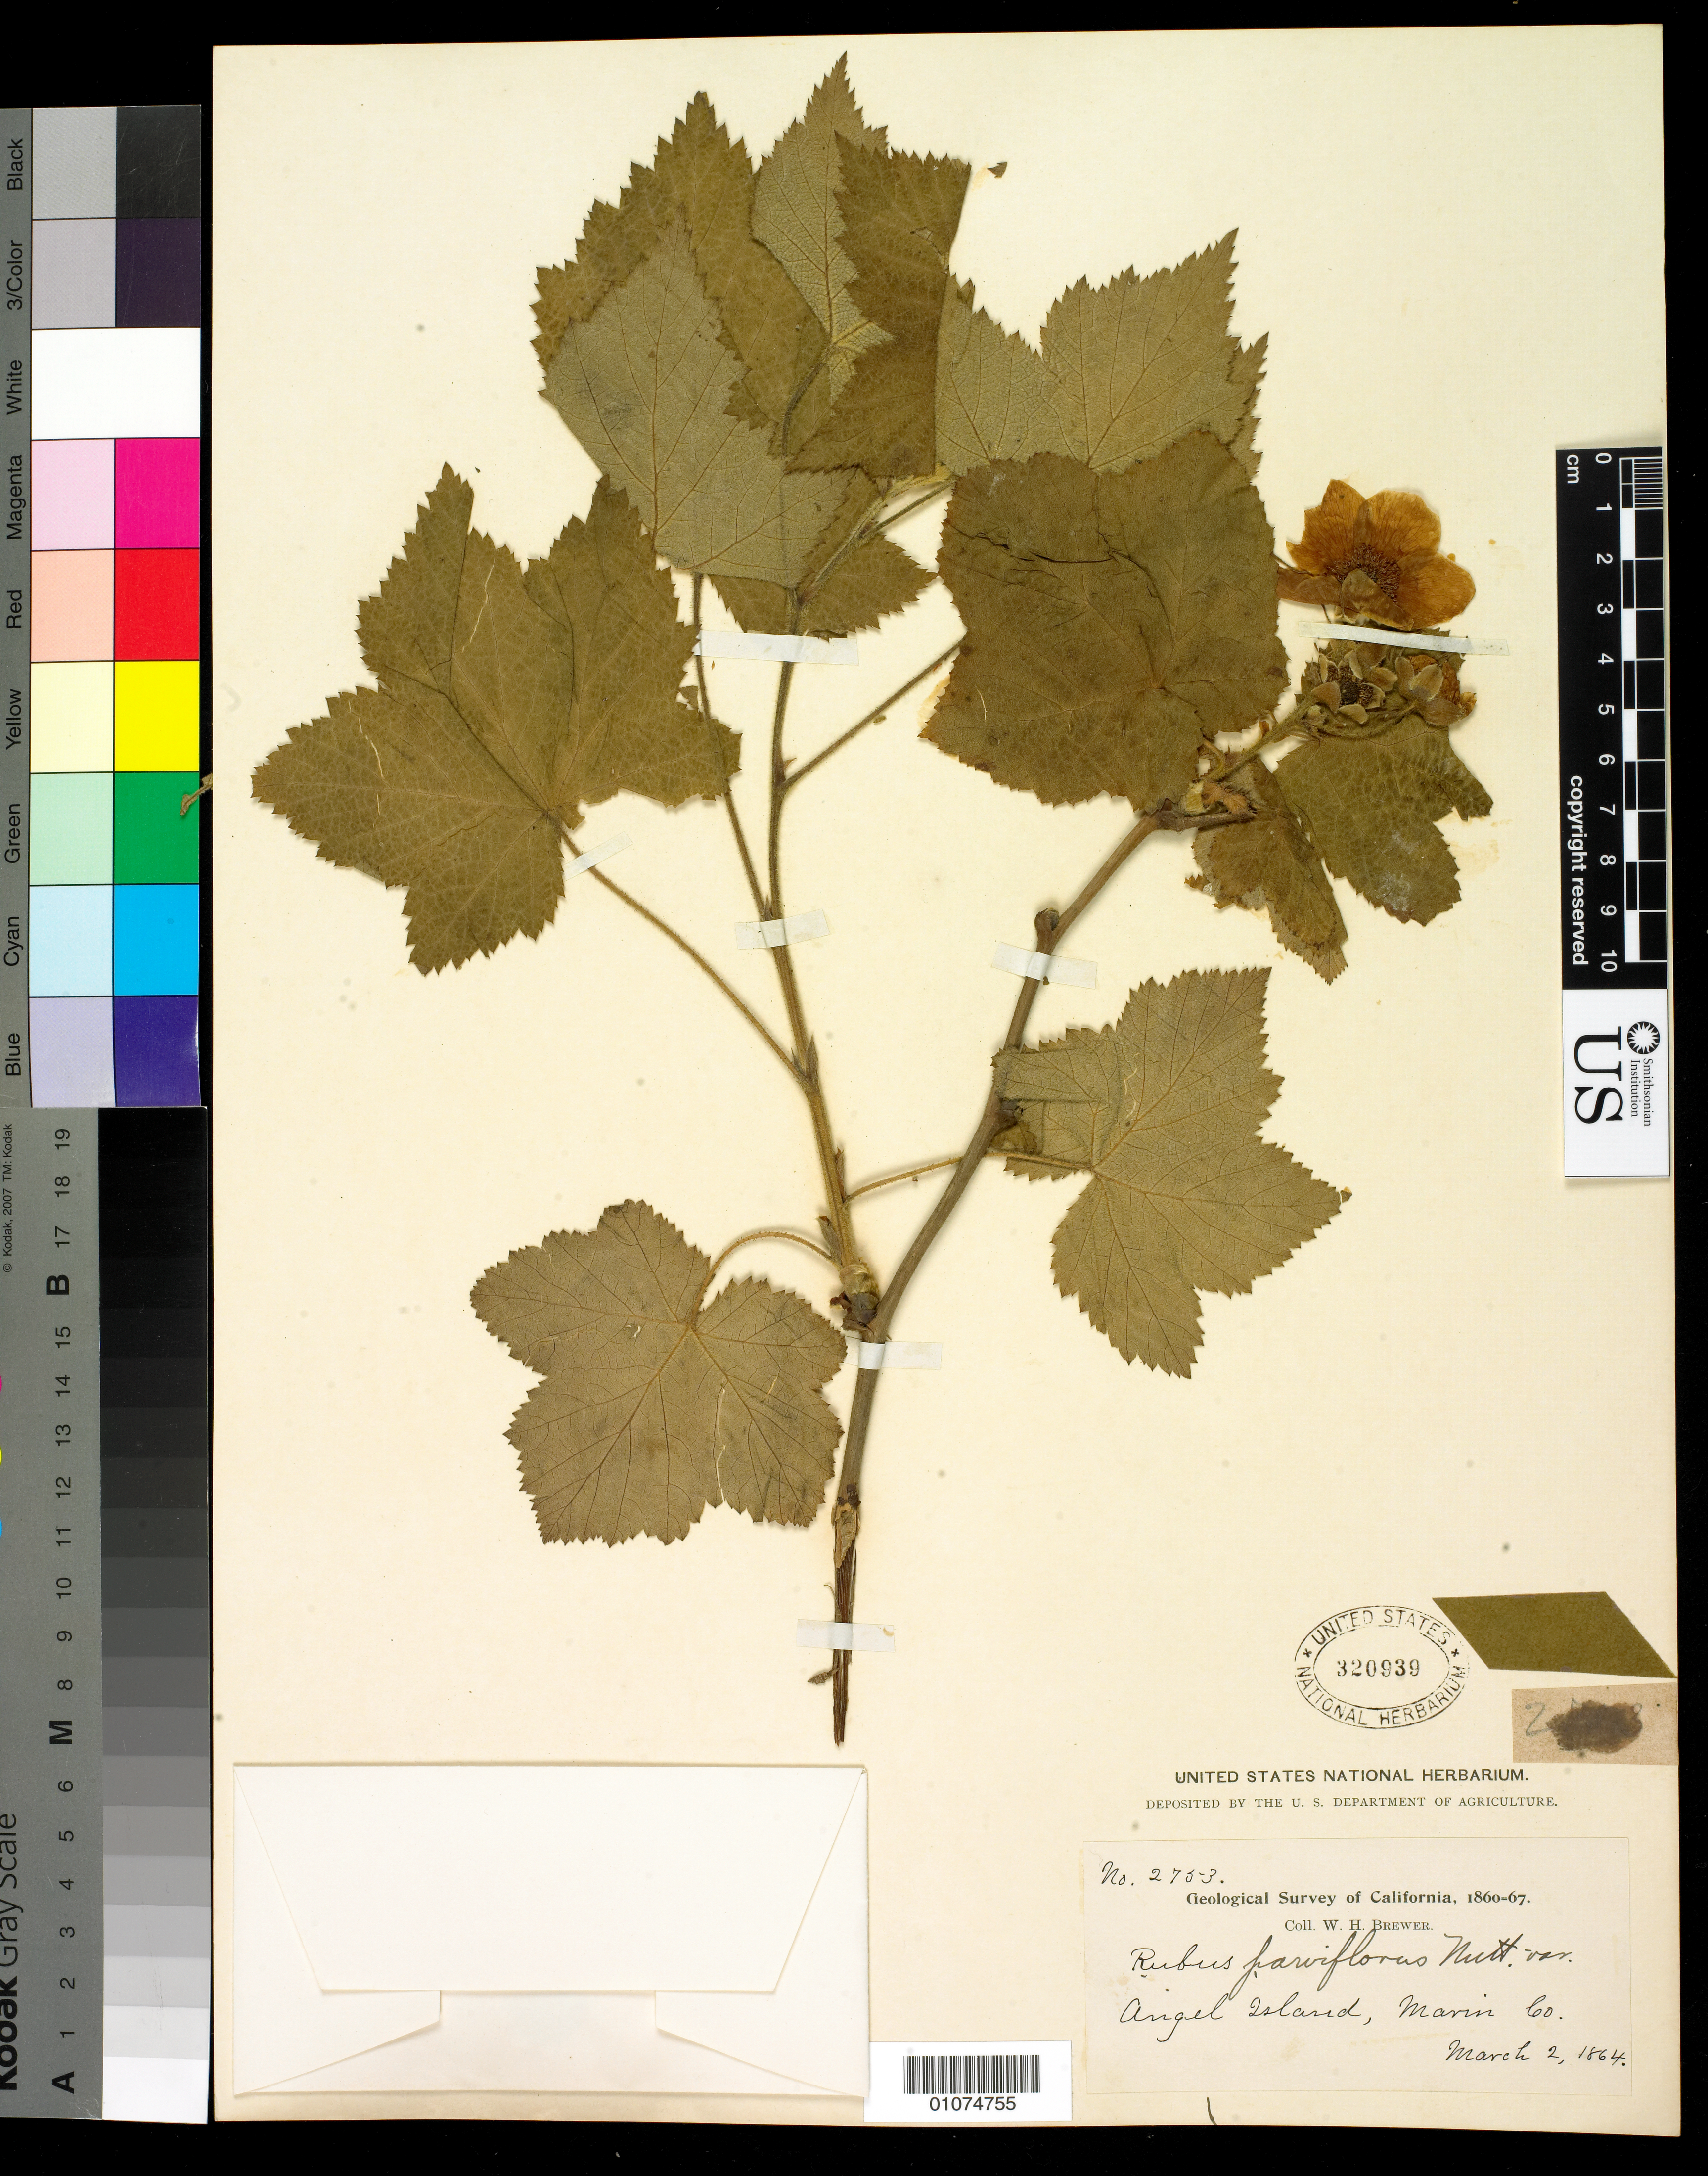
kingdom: Plantae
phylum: Tracheophyta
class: Magnoliopsida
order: Rosales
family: Rosaceae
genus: Rubus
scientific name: Rubus parviflorus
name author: Nutt.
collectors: W. H. Brewer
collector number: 2753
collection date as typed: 02 Mar 1864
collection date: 1864-03-02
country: United States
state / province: California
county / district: Marin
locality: Angel Island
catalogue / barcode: US 320939